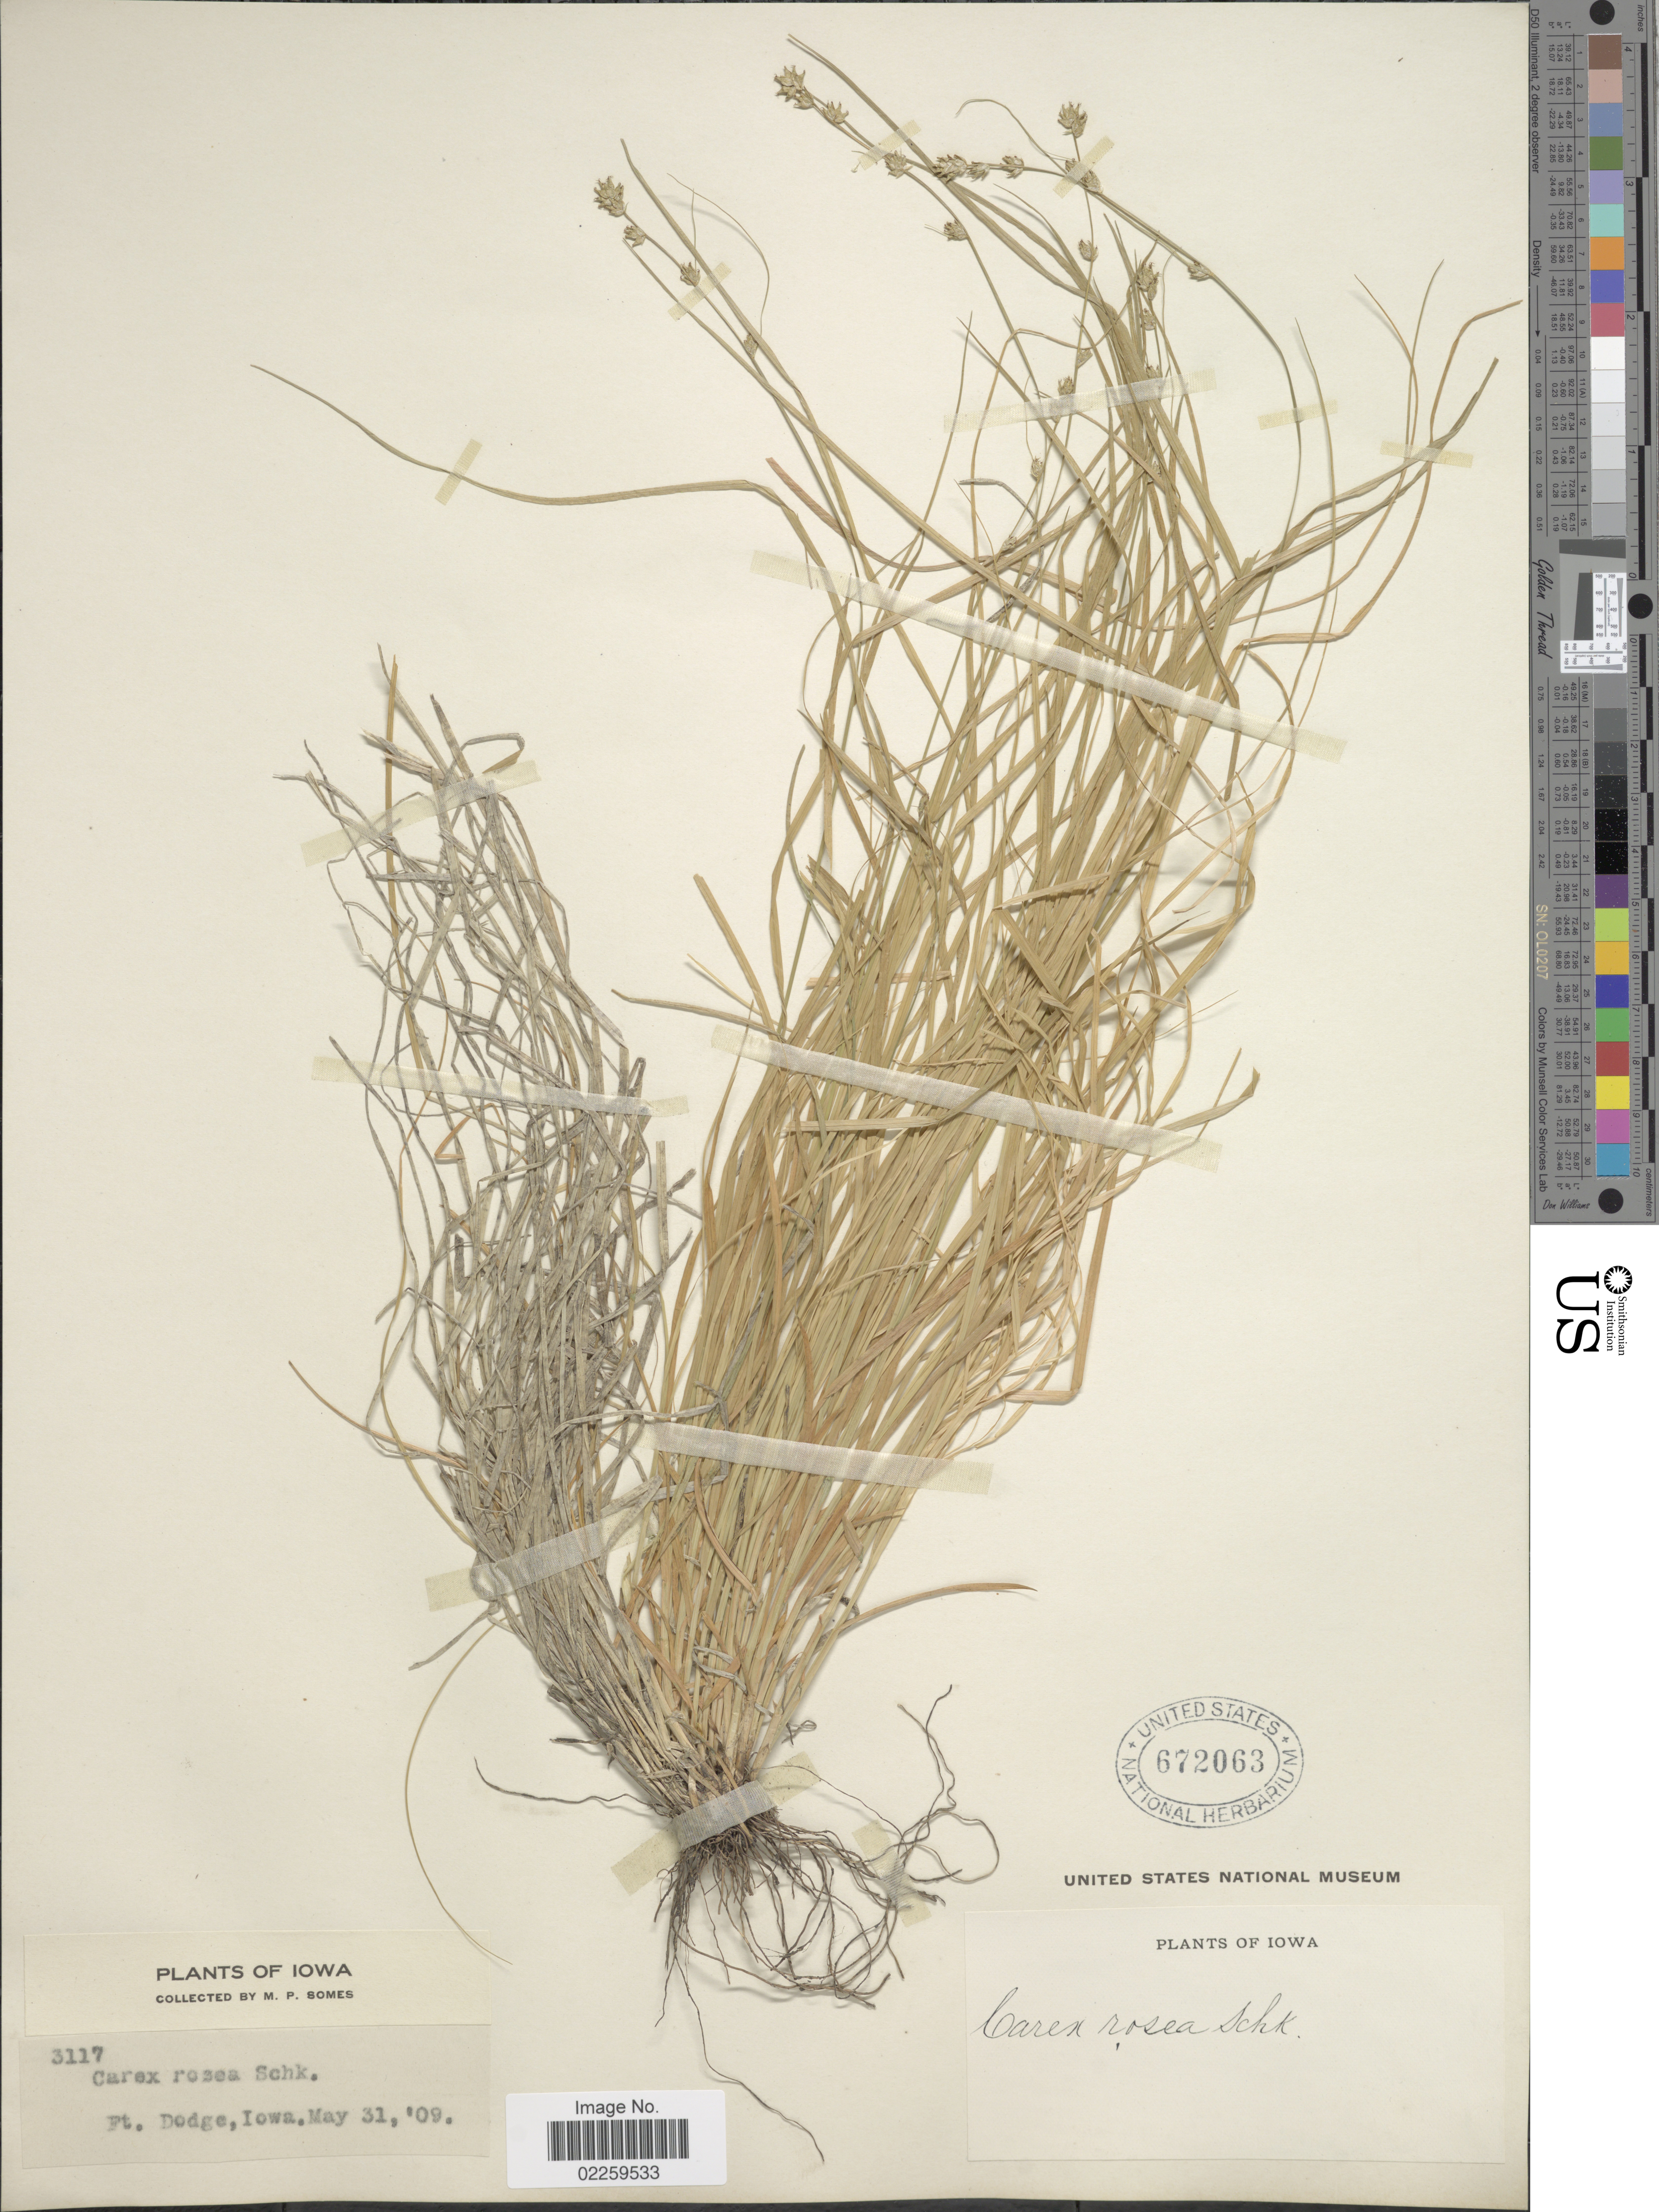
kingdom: Plantae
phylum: Tracheophyta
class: Liliopsida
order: Poales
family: Cyperaceae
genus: Carex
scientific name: Carex rosea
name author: Willd.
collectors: M. Somes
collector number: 3117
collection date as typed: Transcribed d/m/y: 31/5/9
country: United States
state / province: Iowa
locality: Iowa, Ft. Dodge, Iowa.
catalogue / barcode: US 672063